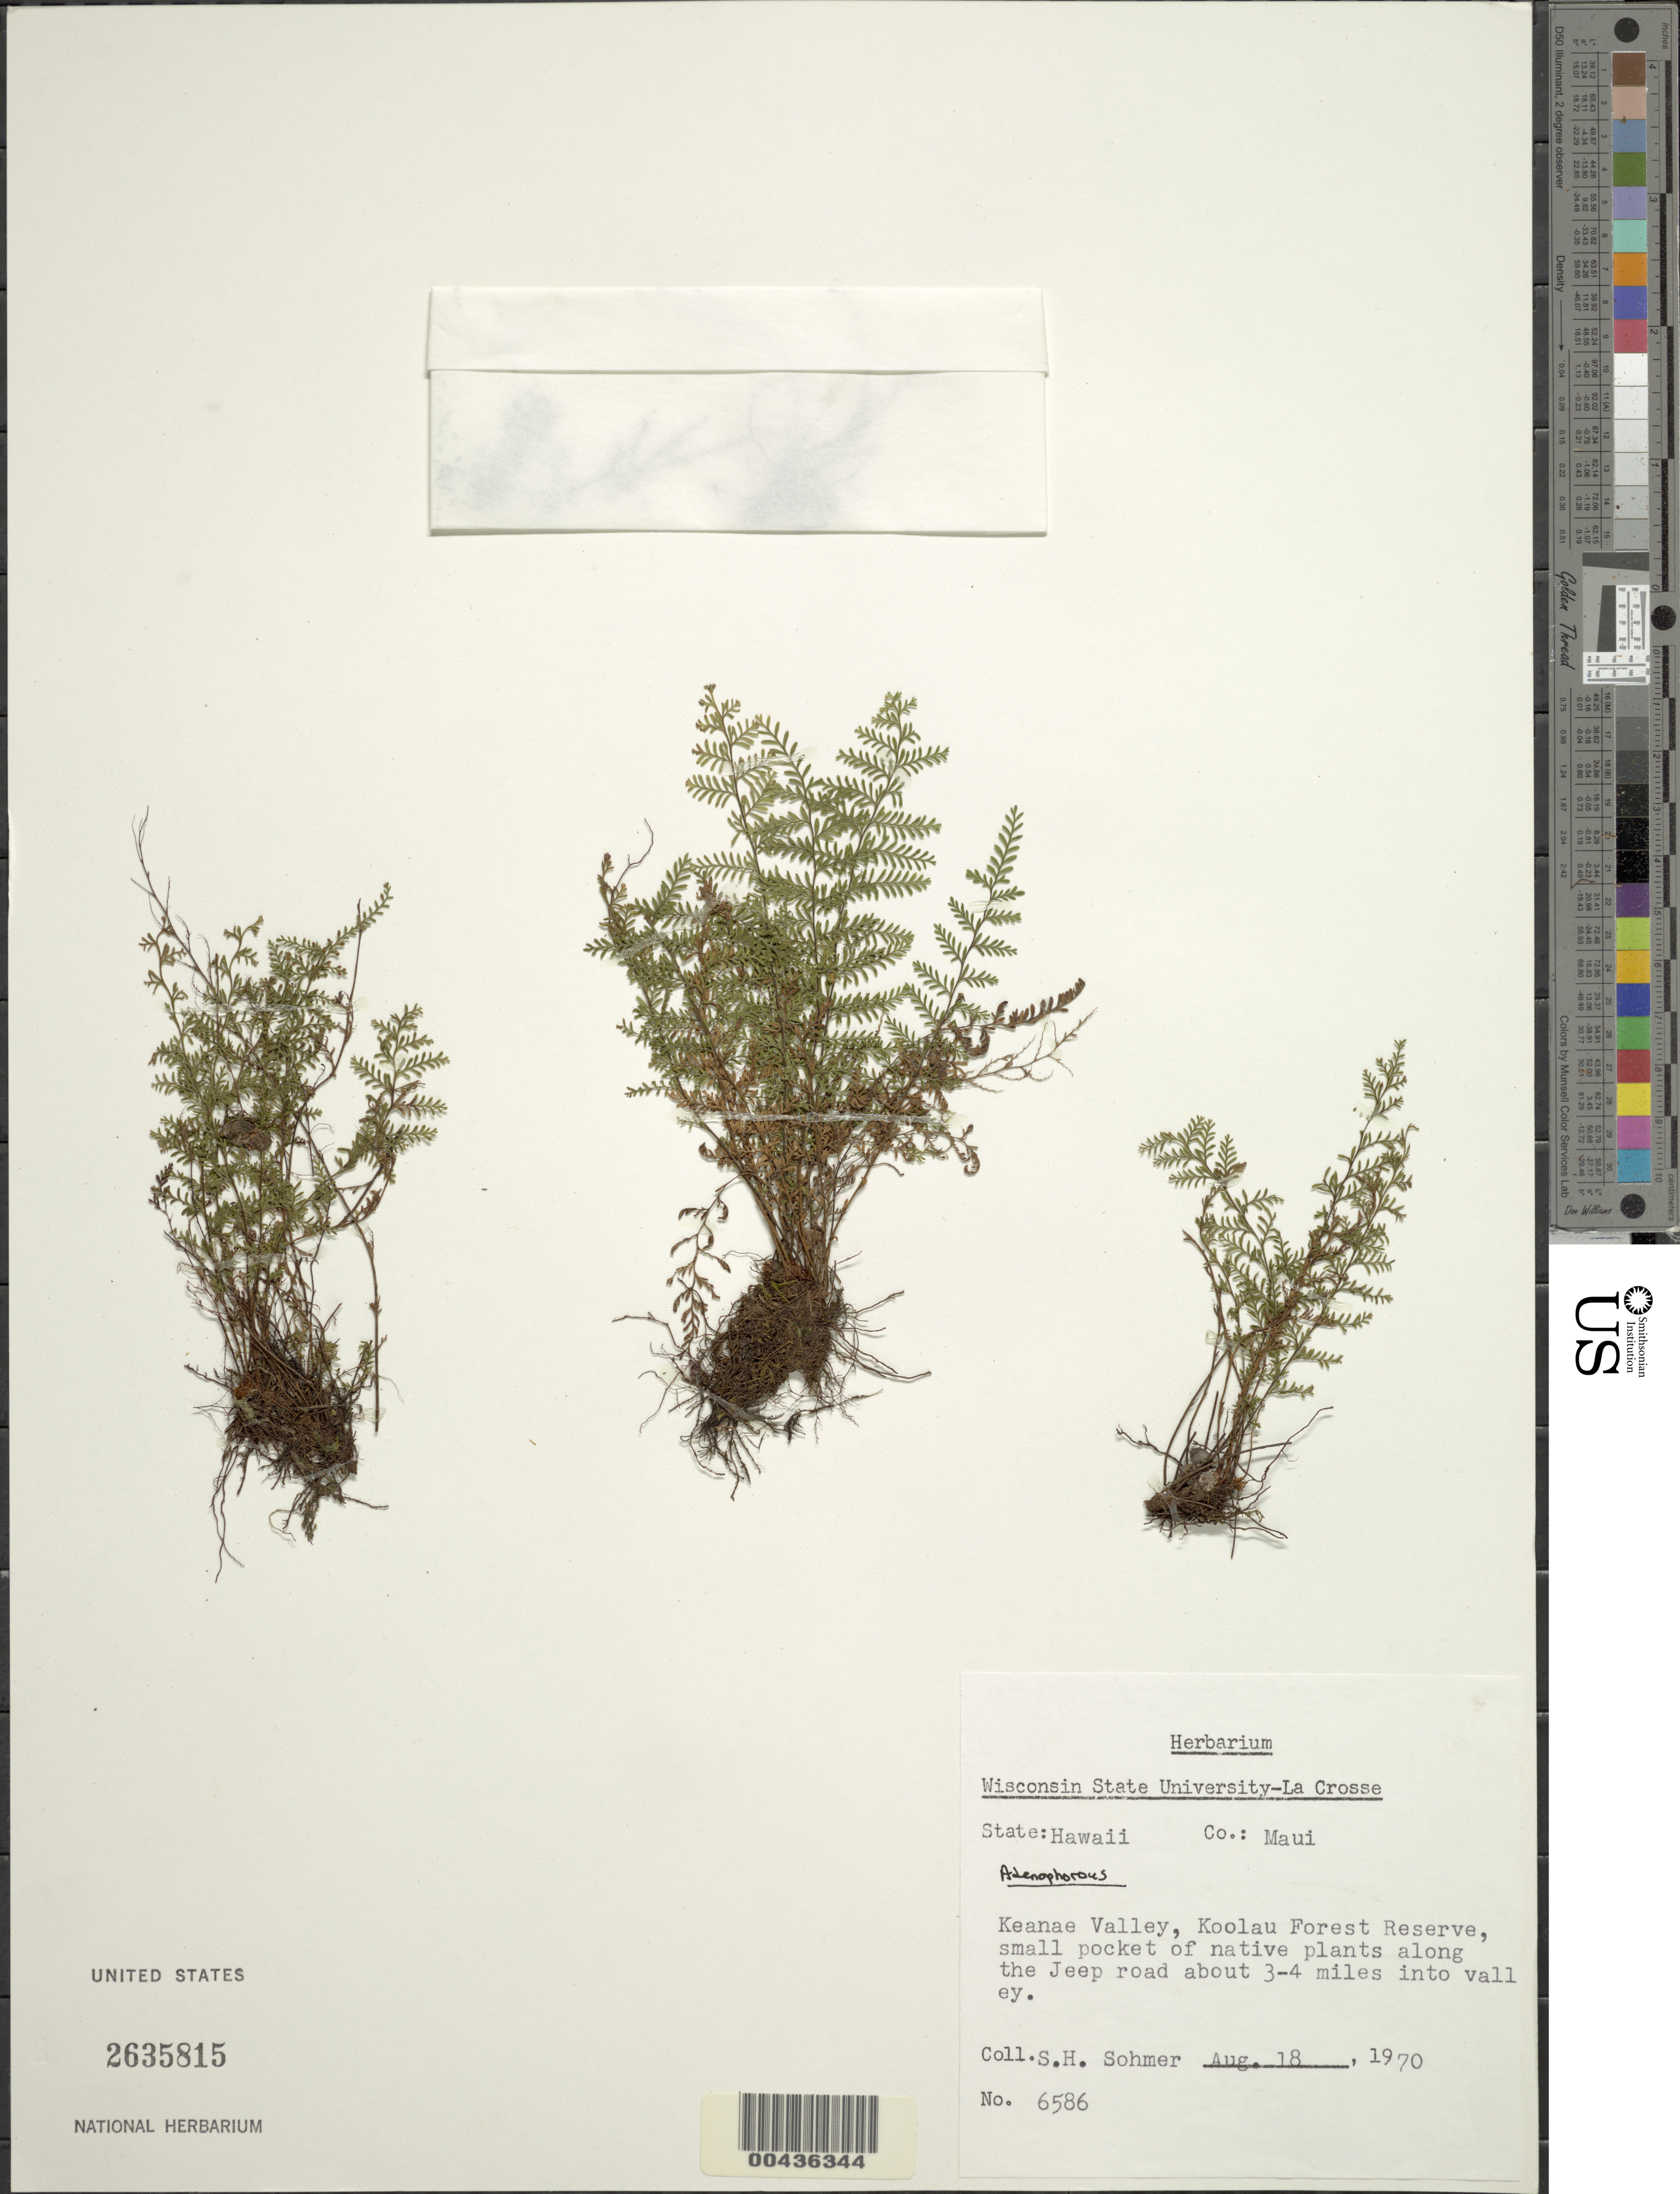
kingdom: Plantae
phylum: Tracheophyta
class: Polypodiopsida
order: Polypodiales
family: Polypodiaceae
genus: Adenophorus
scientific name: Adenophorus tamariscinus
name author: Hook. & Grev.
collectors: S. H. Sohmer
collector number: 6586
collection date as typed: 18 Aug 1970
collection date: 1970-08-18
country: United States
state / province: Hawaii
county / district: Maui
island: Maui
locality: Keanae Valley, Koolau Forest Reserve, along the Jeep road about 3-4 mi into valley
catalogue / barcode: US 2635815